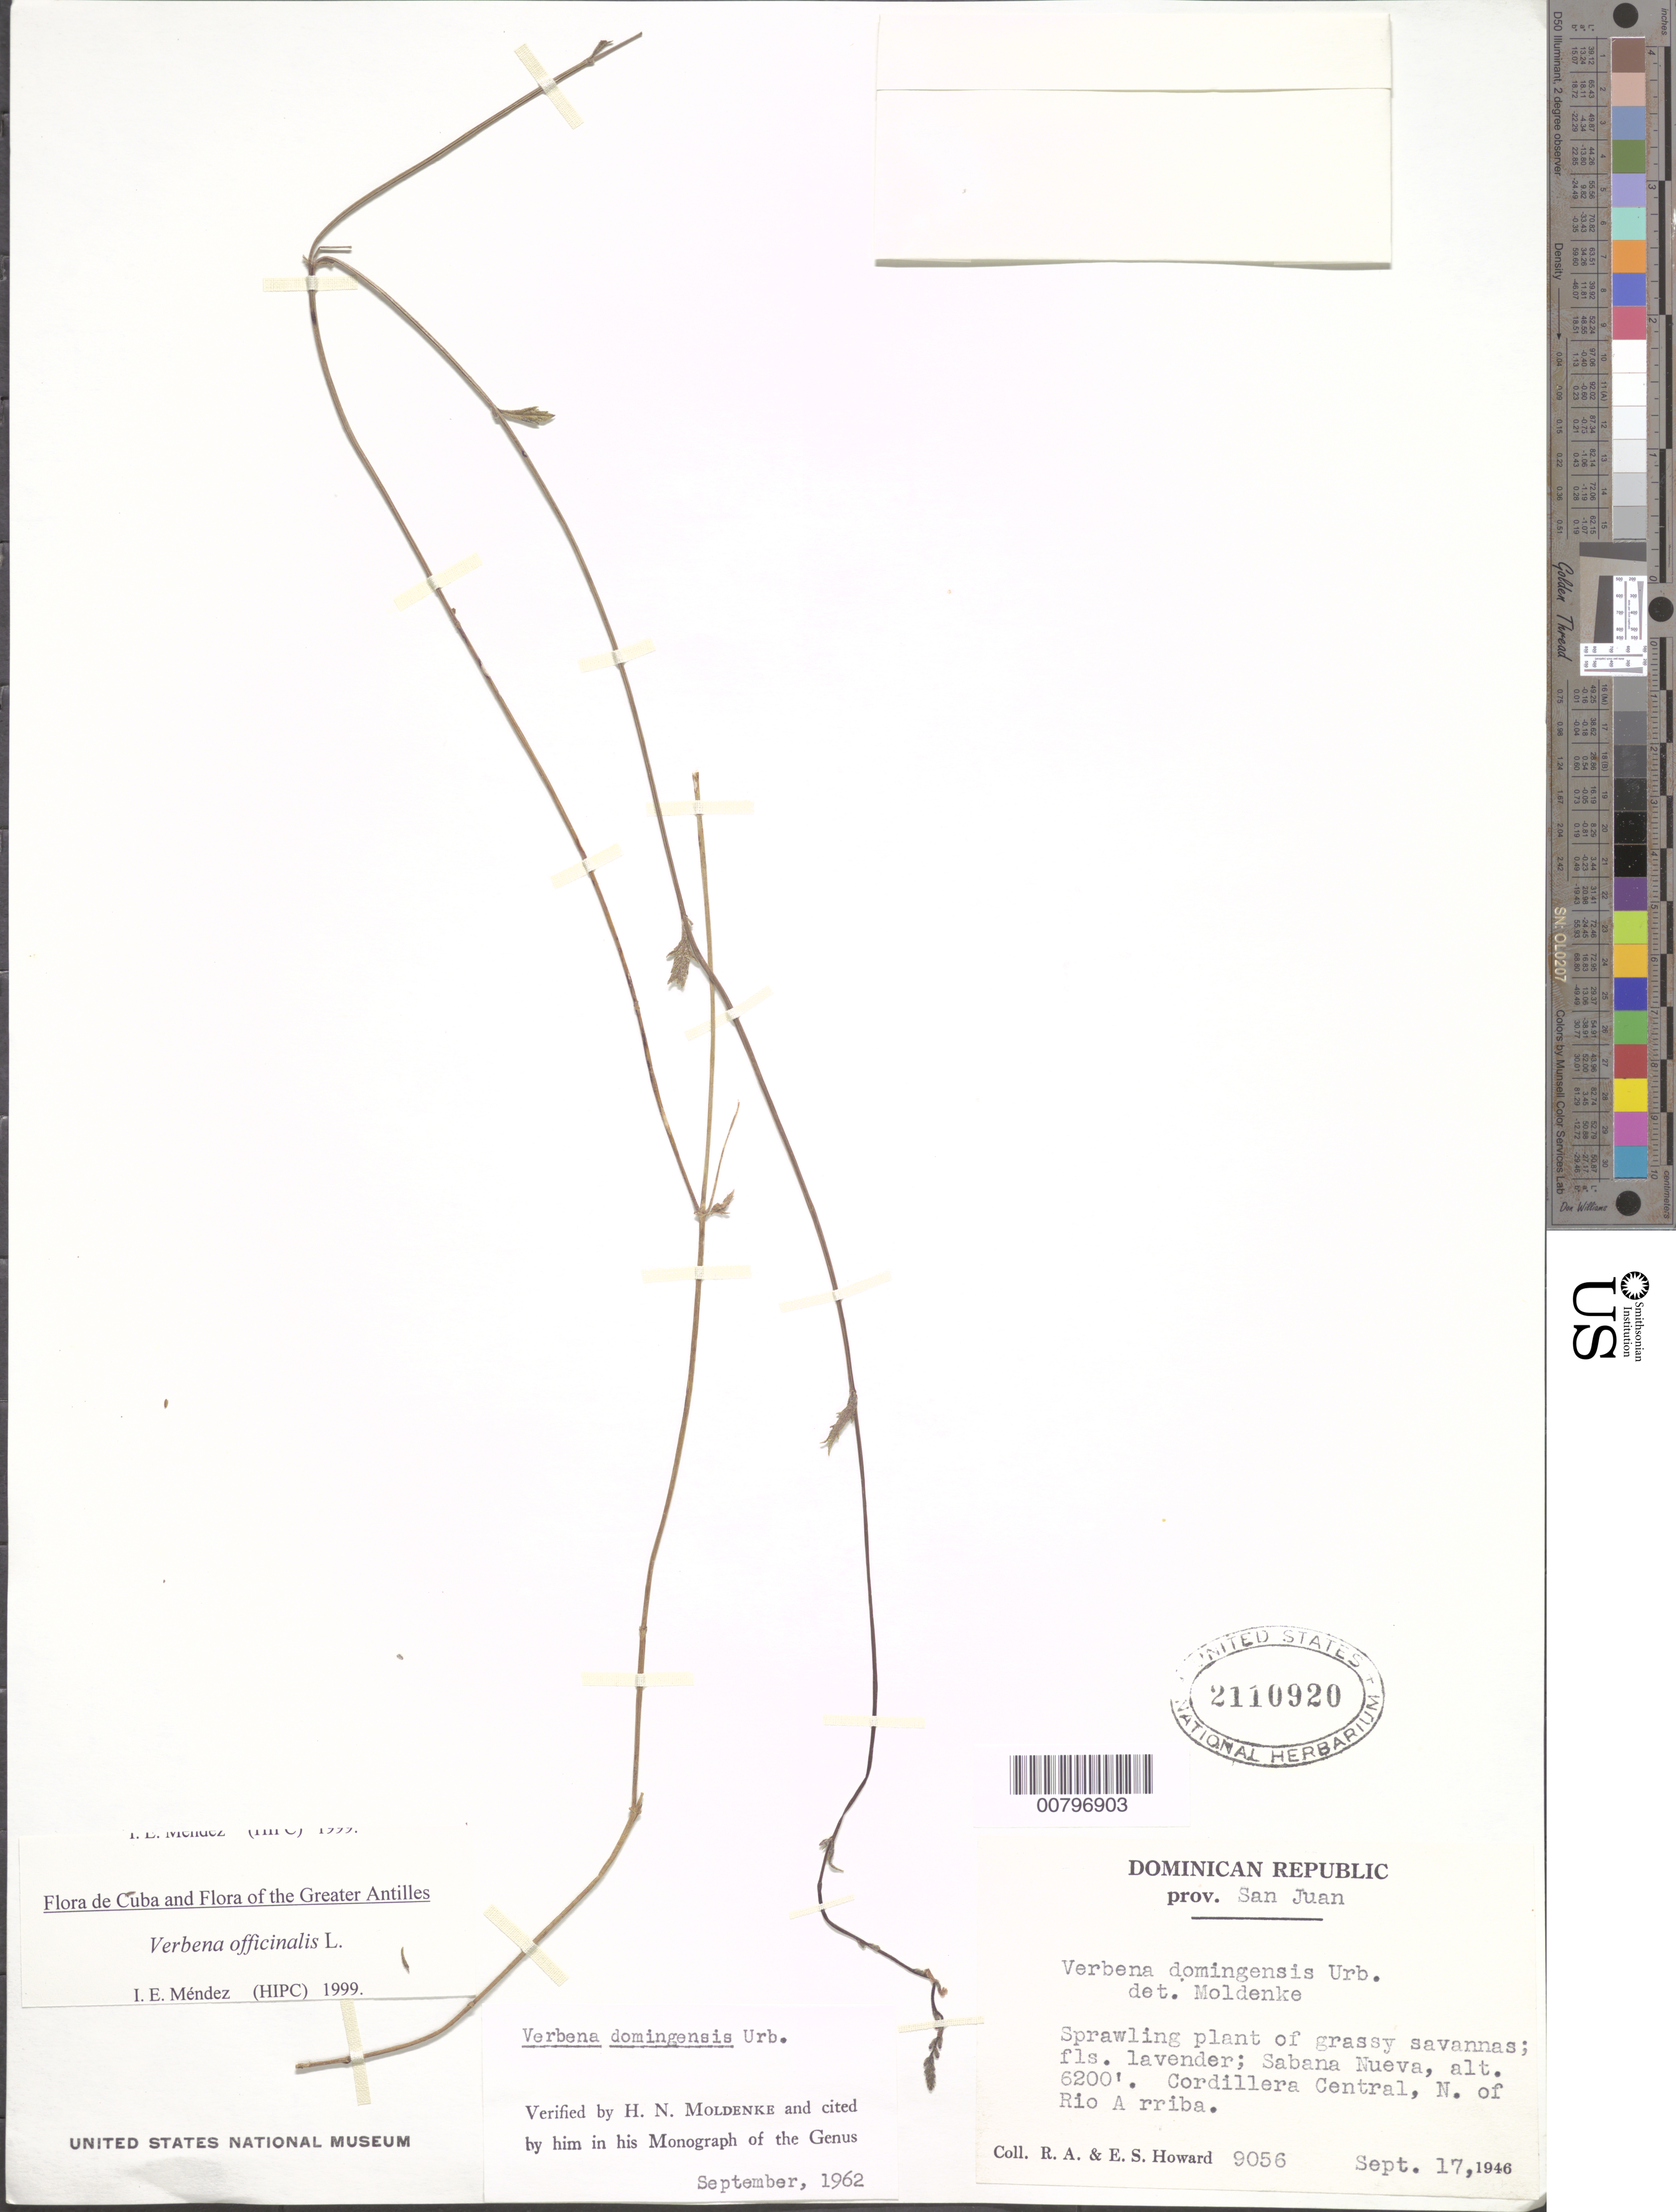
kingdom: Plantae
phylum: Tracheophyta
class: Magnoliopsida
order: Lamiales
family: Verbenaceae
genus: Verbena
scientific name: Verbena officinalis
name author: L.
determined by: Méndez, Isidro E., (HIPC)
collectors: R. A. Howard & E. S. Howard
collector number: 9056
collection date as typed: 17 Sep 1946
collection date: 1946-09-17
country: Dominican Republic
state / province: San Juan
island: Hispaniola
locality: Cordillera Central, N. of Rio Arriba, Sabana Nueva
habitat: Grassy savannas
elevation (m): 1890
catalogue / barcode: US 2110920